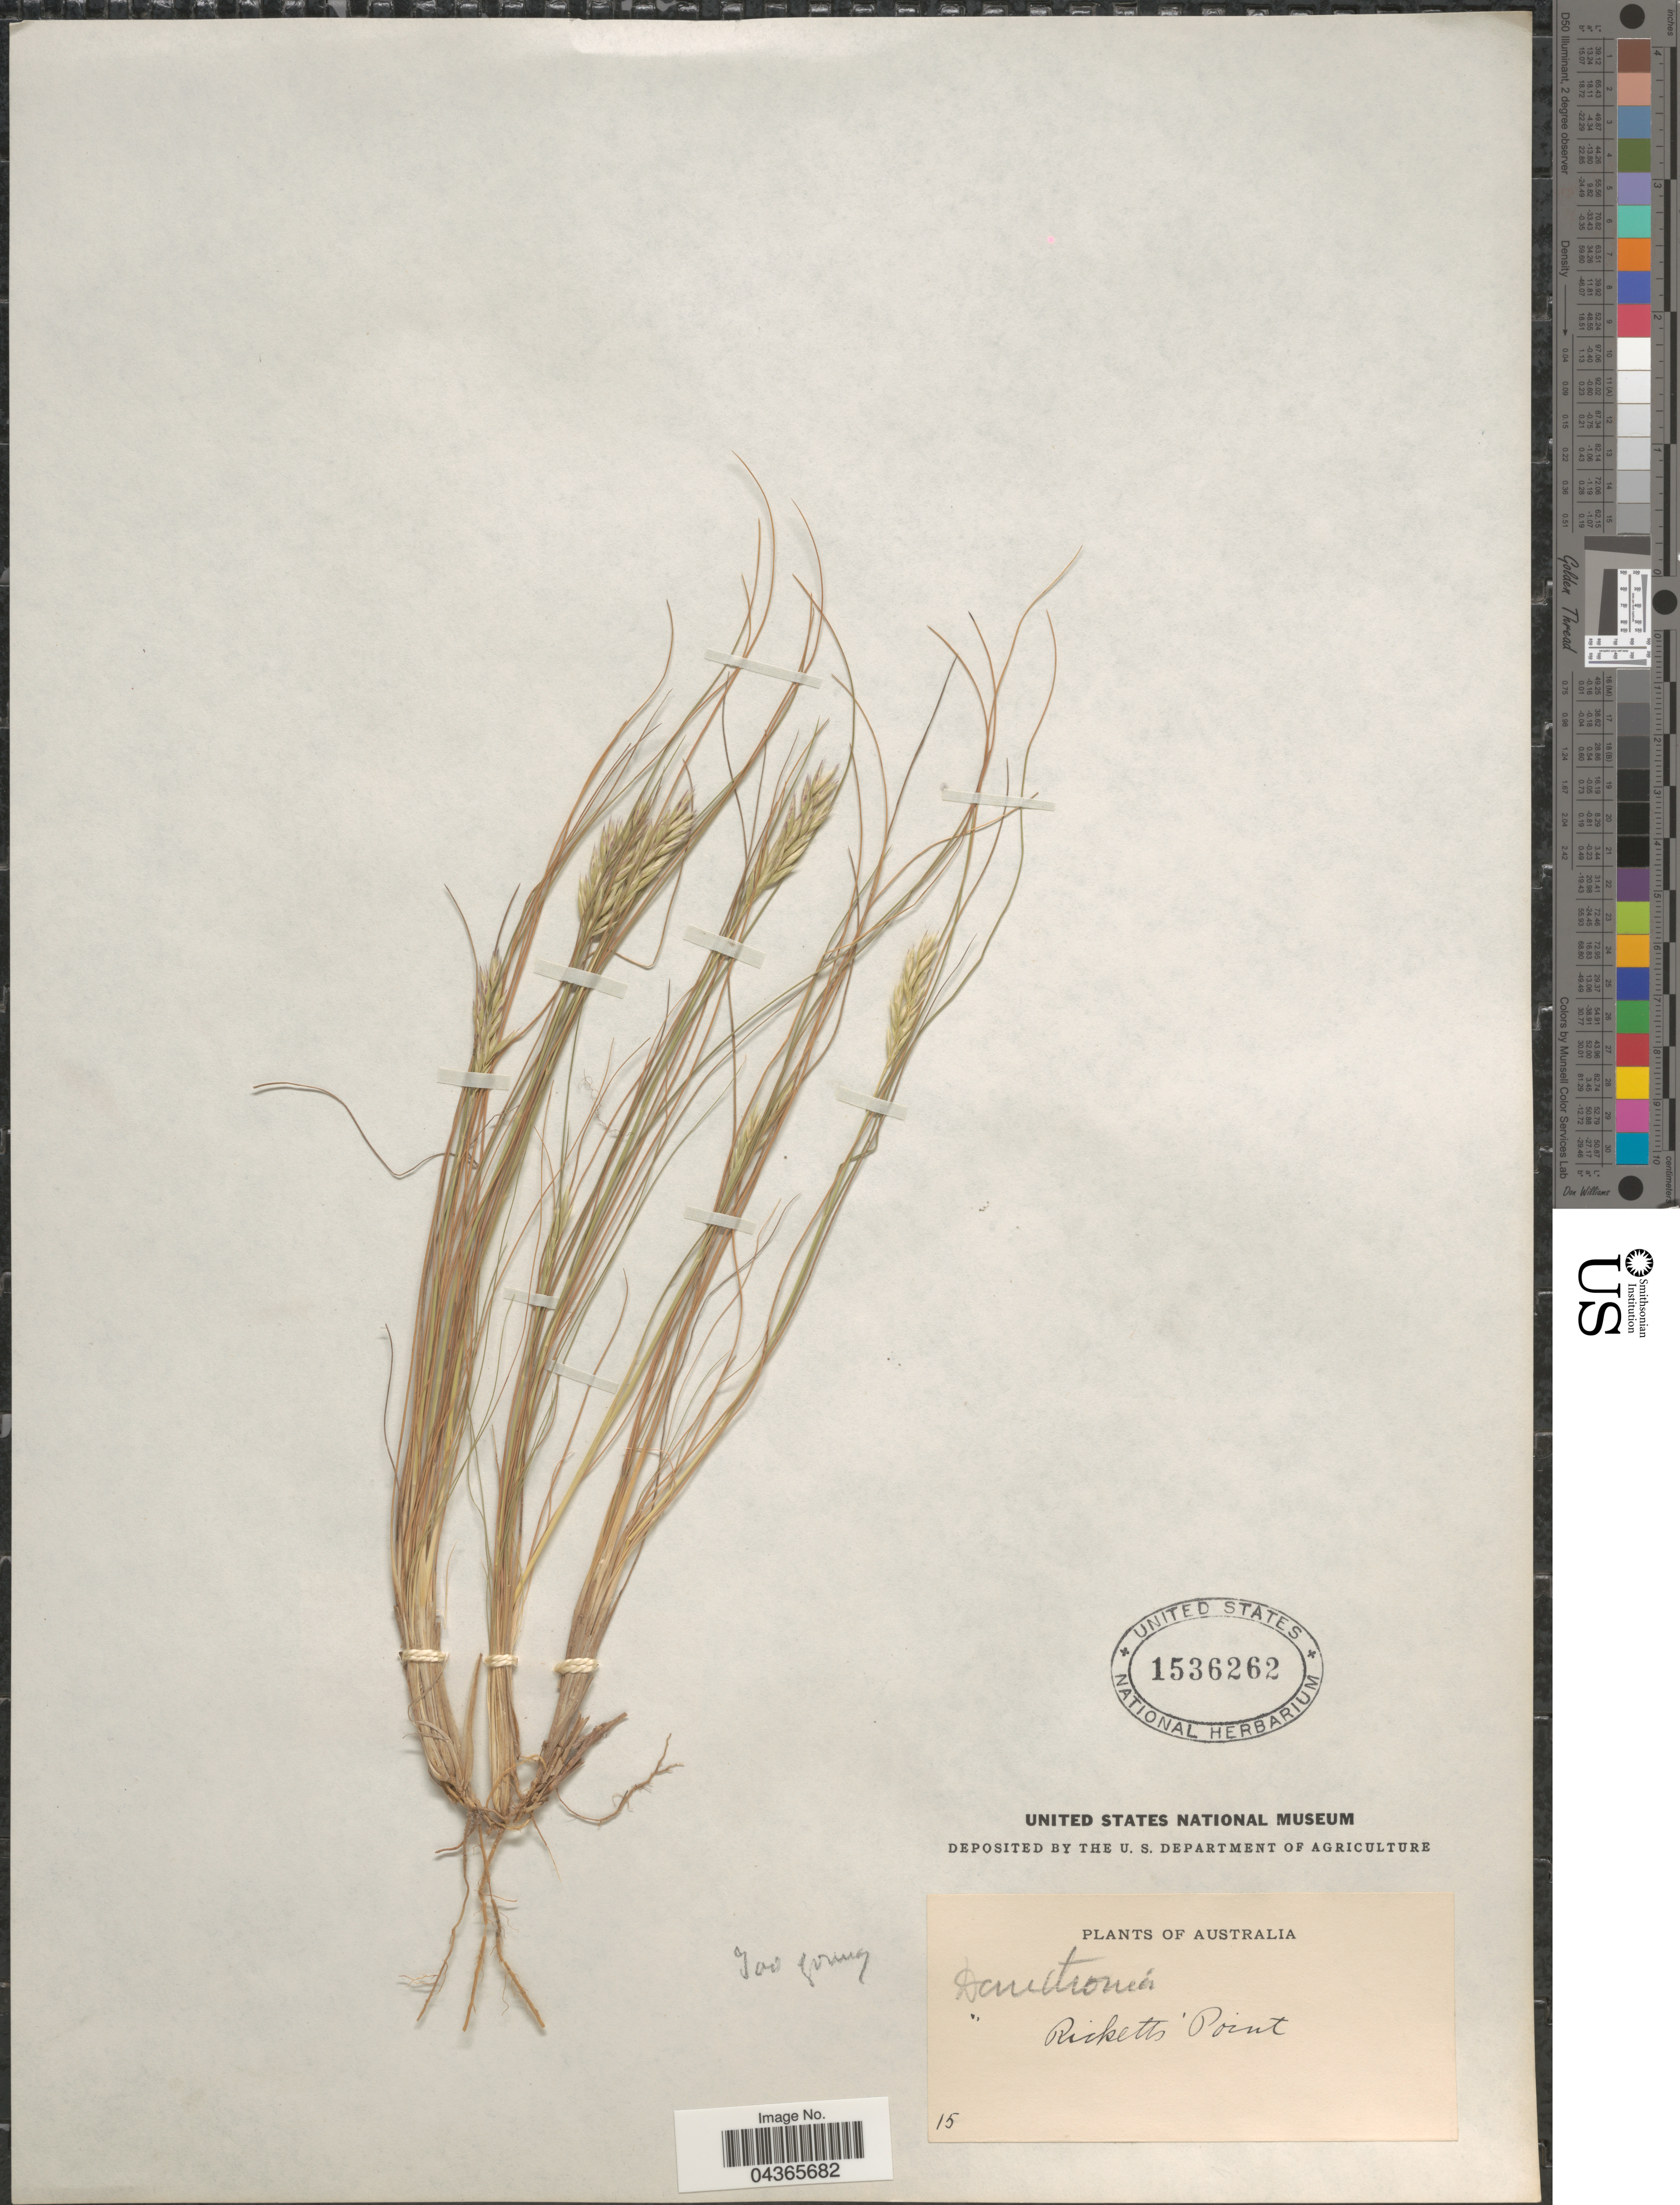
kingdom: Plantae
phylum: Tracheophyta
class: Liliopsida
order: Poales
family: Poaceae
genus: Rytidosperma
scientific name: Rytidosperma sp.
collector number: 15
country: Australia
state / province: Victoria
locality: Ricketts' Point.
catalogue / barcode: US 1536262